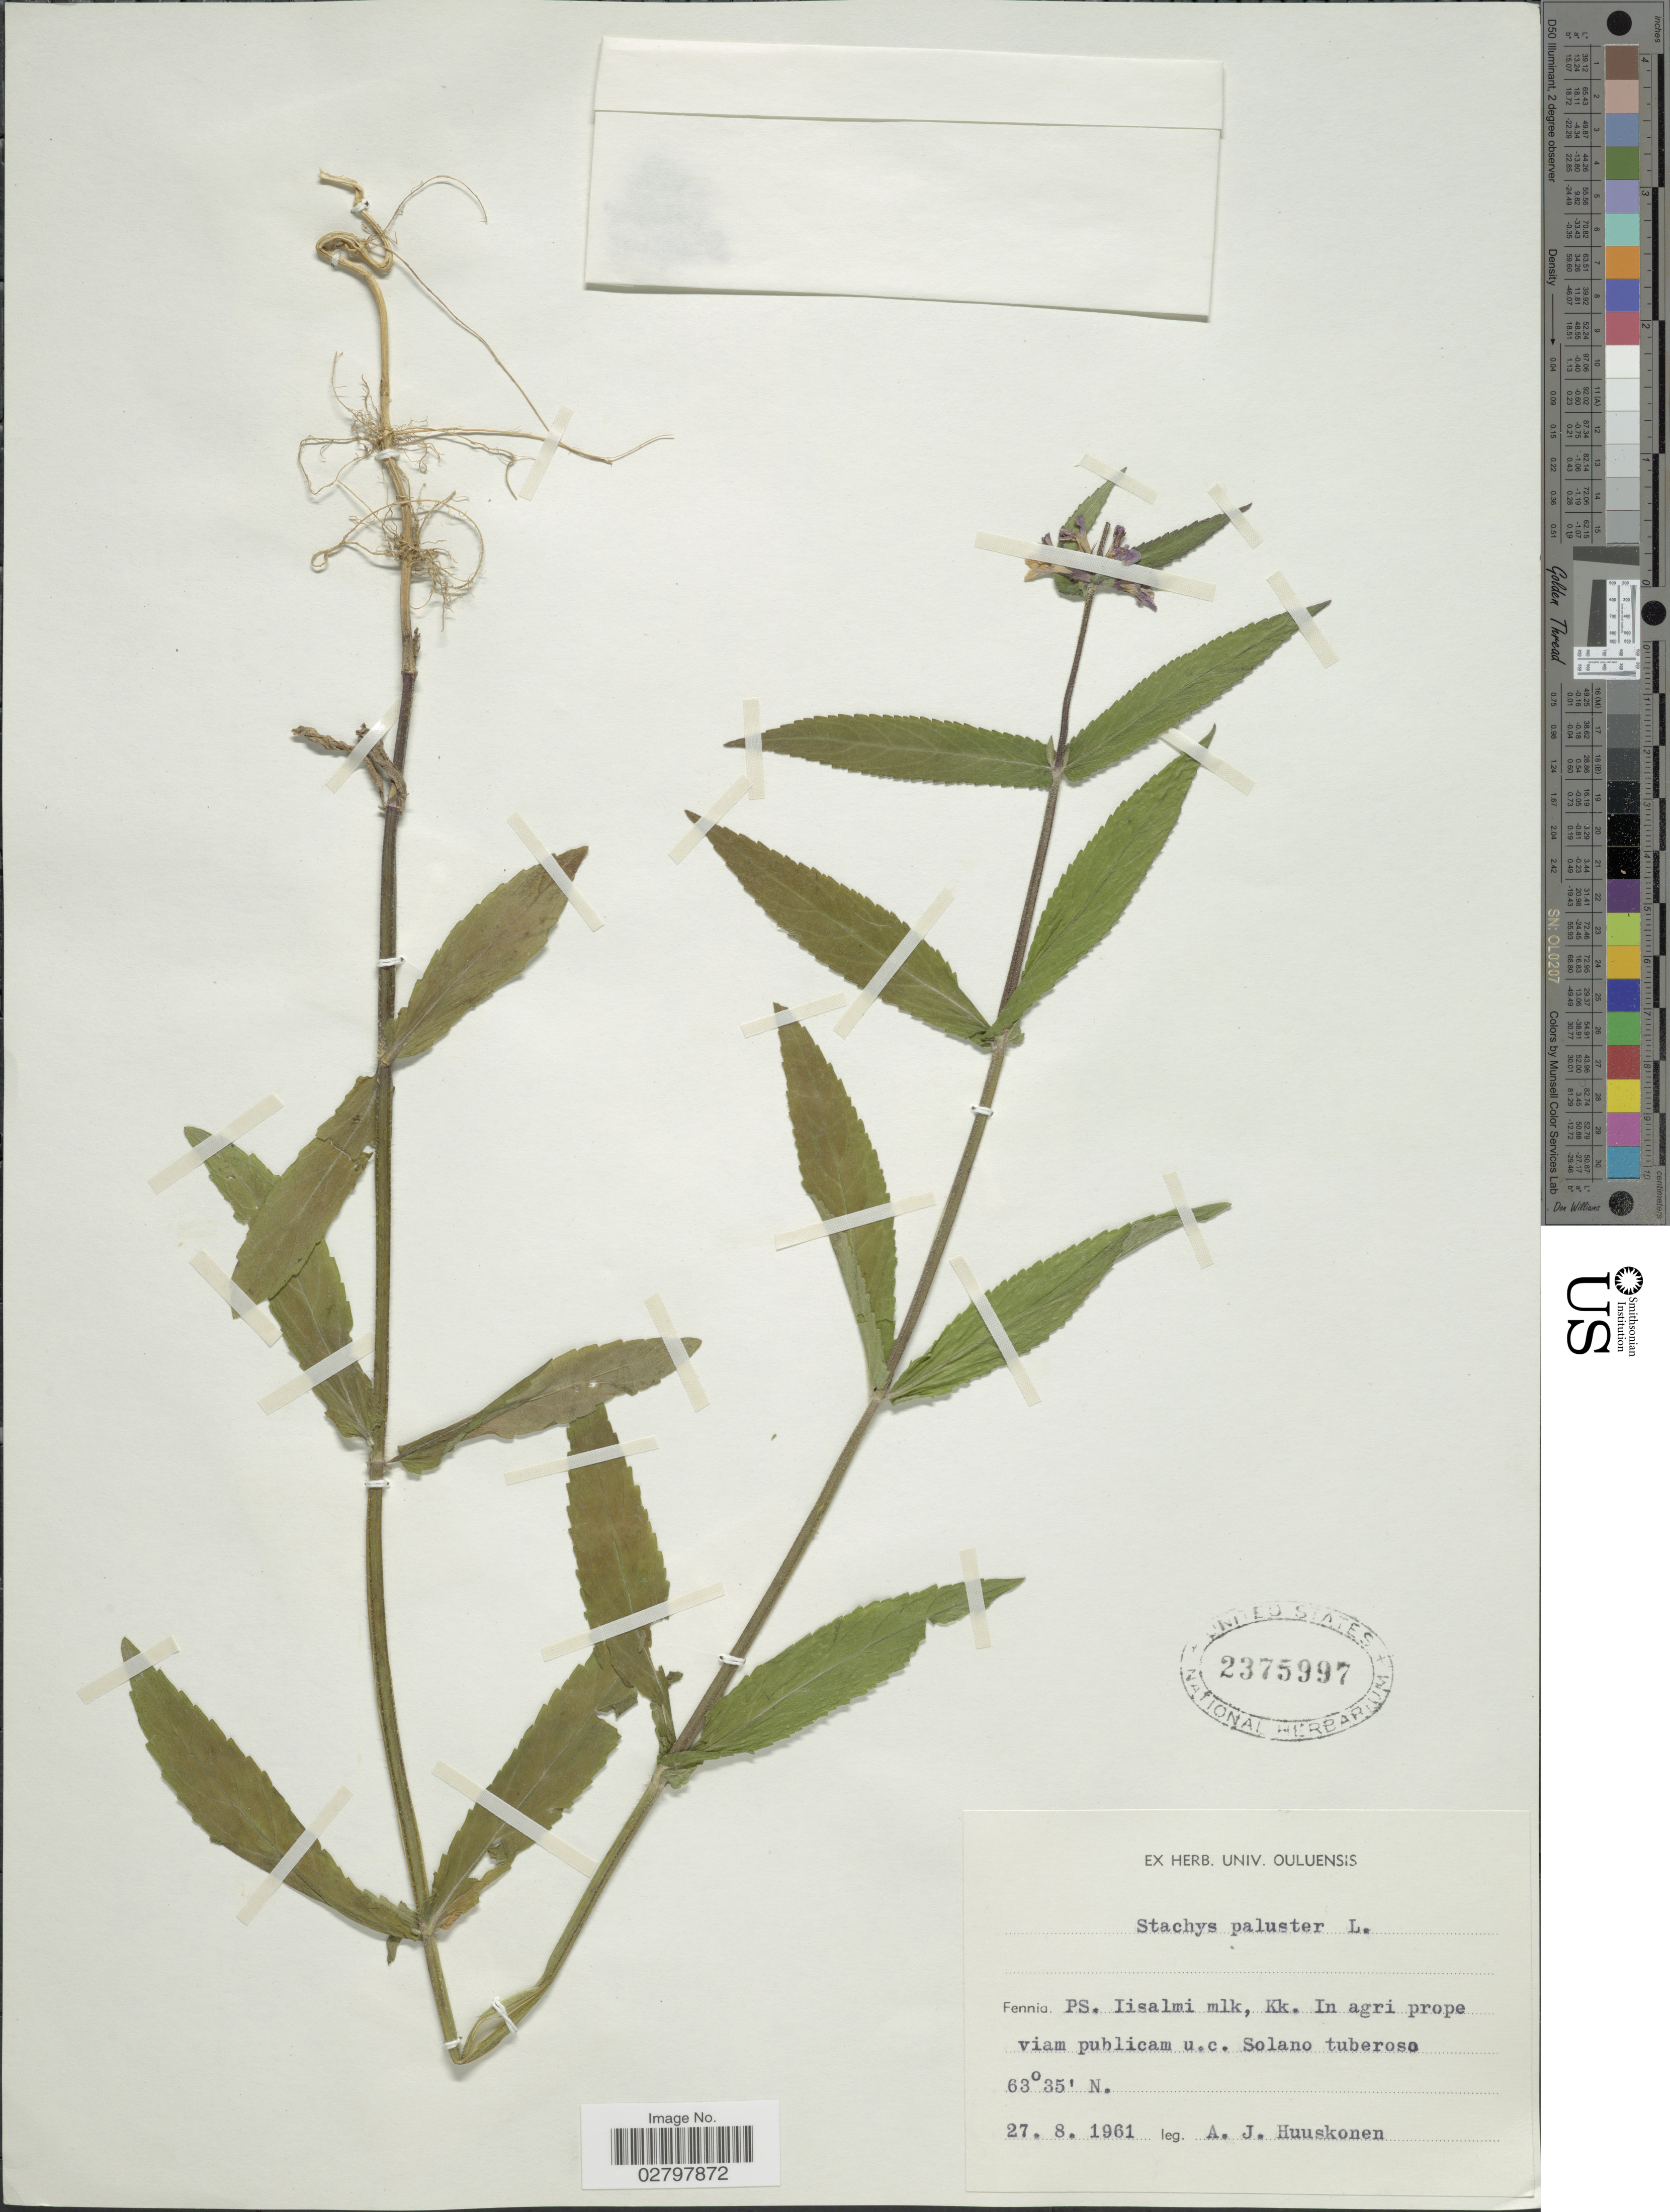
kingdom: Plantae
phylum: Tracheophyta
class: Magnoliopsida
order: Lamiales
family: Lamiaceae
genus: Stachys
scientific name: Stachys palustris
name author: L.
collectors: A. Huuskonen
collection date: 1961-08-27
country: Finland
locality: PS. Iisalmi mlk, Kk. In agri prope viam publicam u.c. Solano tuberoso.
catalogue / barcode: US 2375997